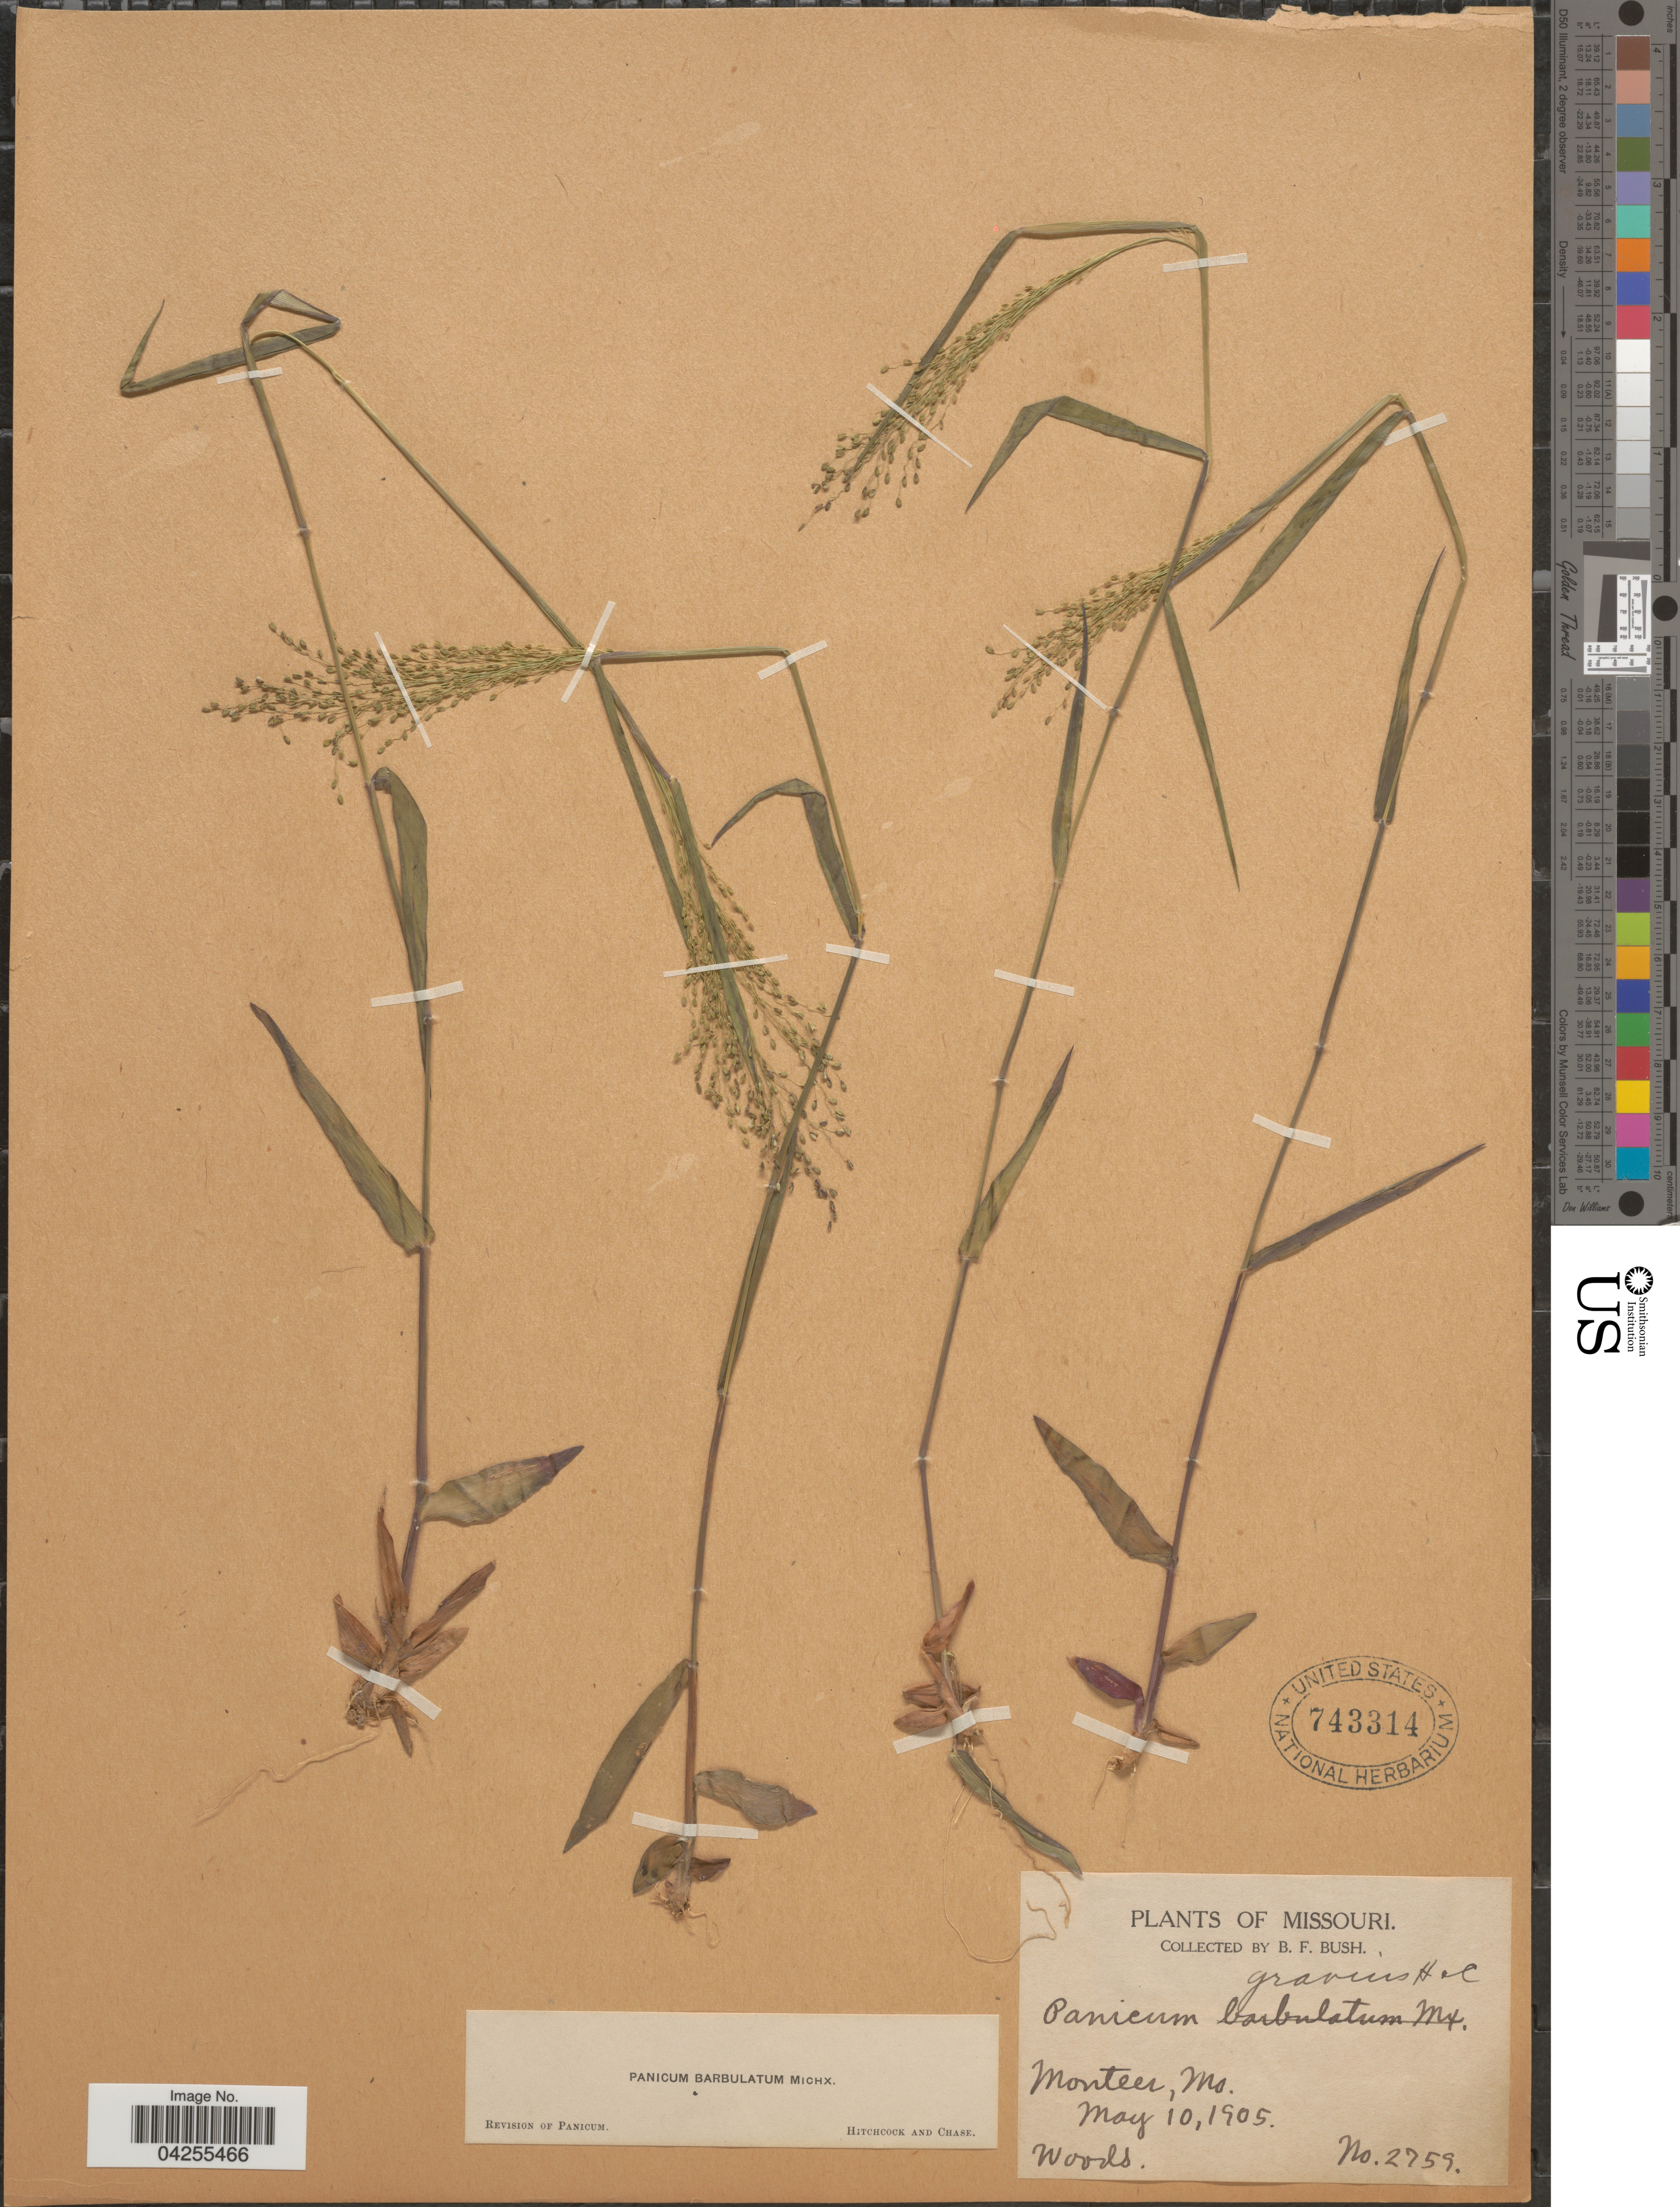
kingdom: Plantae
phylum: Tracheophyta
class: Liliopsida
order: Poales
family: Poaceae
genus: Dichanthelium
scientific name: Dichanthelium dichotomum var. dichotomum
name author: (L.) Gould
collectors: B. F. Bush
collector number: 2759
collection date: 1905-05-10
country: United States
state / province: Missouri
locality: Monteer.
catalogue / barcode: US 743314